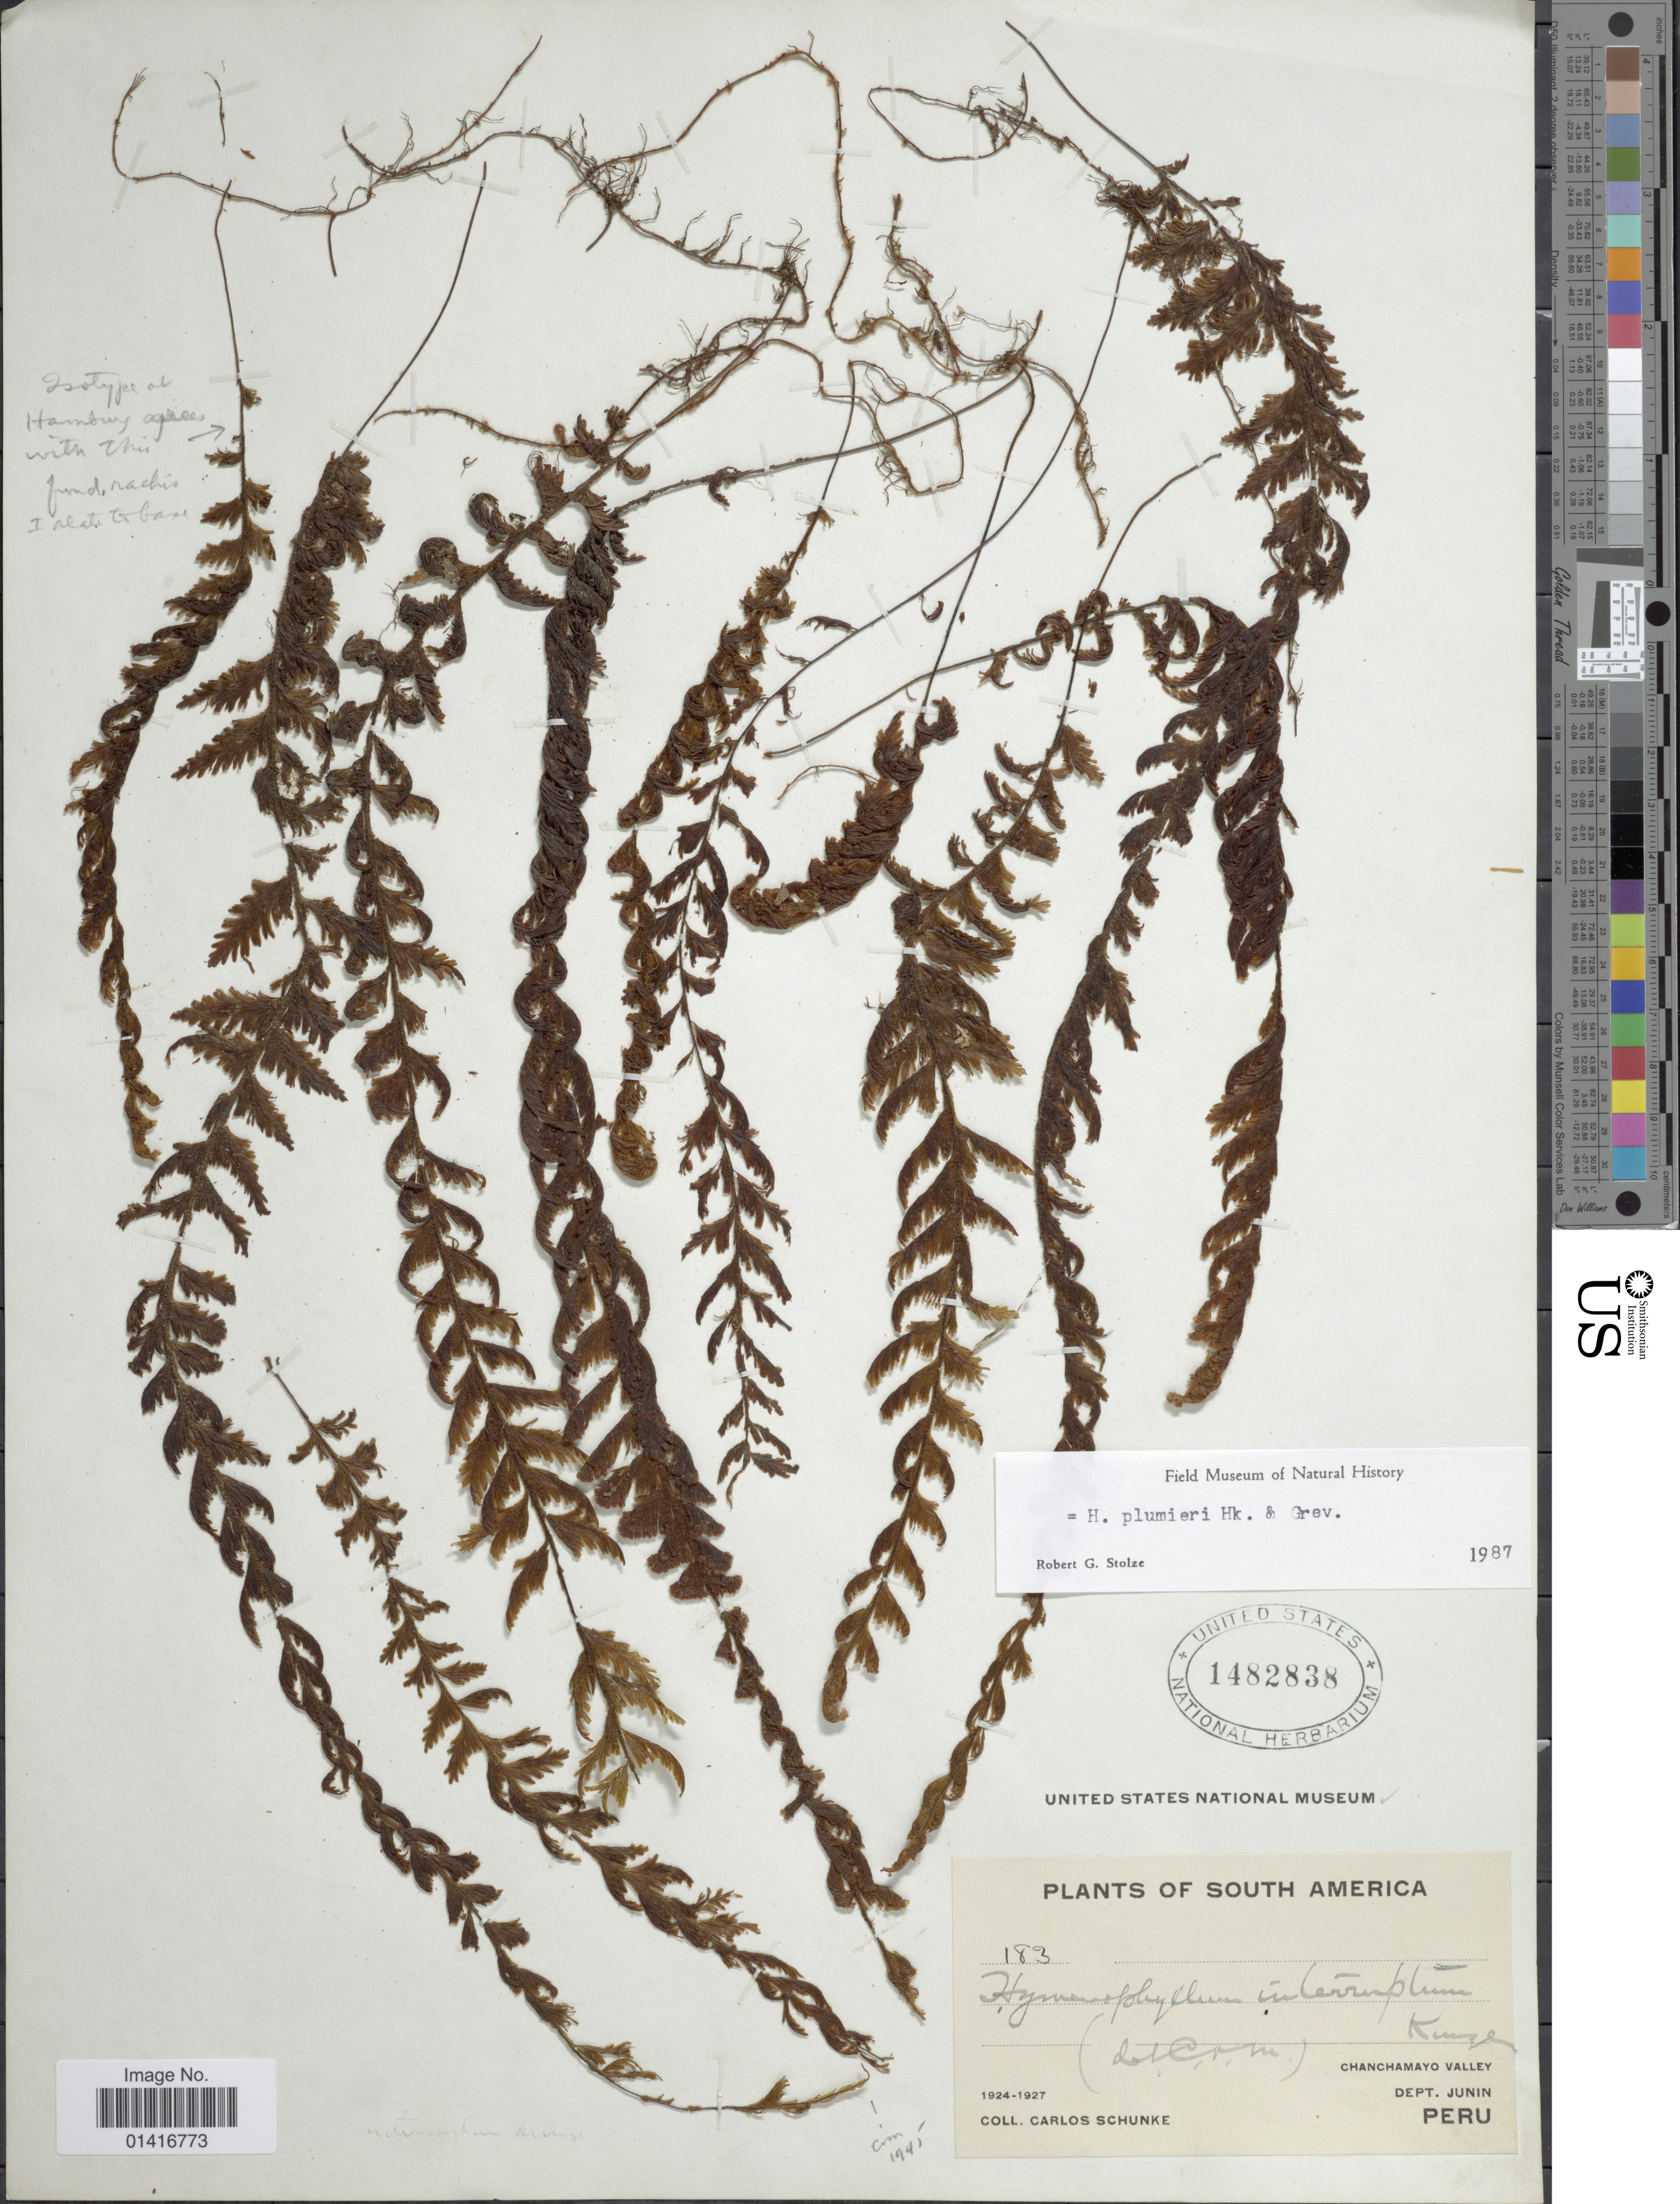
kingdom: Plantae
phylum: Tracheophyta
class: Polypodiopsida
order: Hymenophyllales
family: Hymenophyllaceae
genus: Hymenophyllum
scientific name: Hymenophyllum plumieri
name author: Hook. & Grev.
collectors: C. Schunke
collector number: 183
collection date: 1924/1927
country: Peru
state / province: Junín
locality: Chanchamayo Valley. Dept. Junin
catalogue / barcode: US 1482838